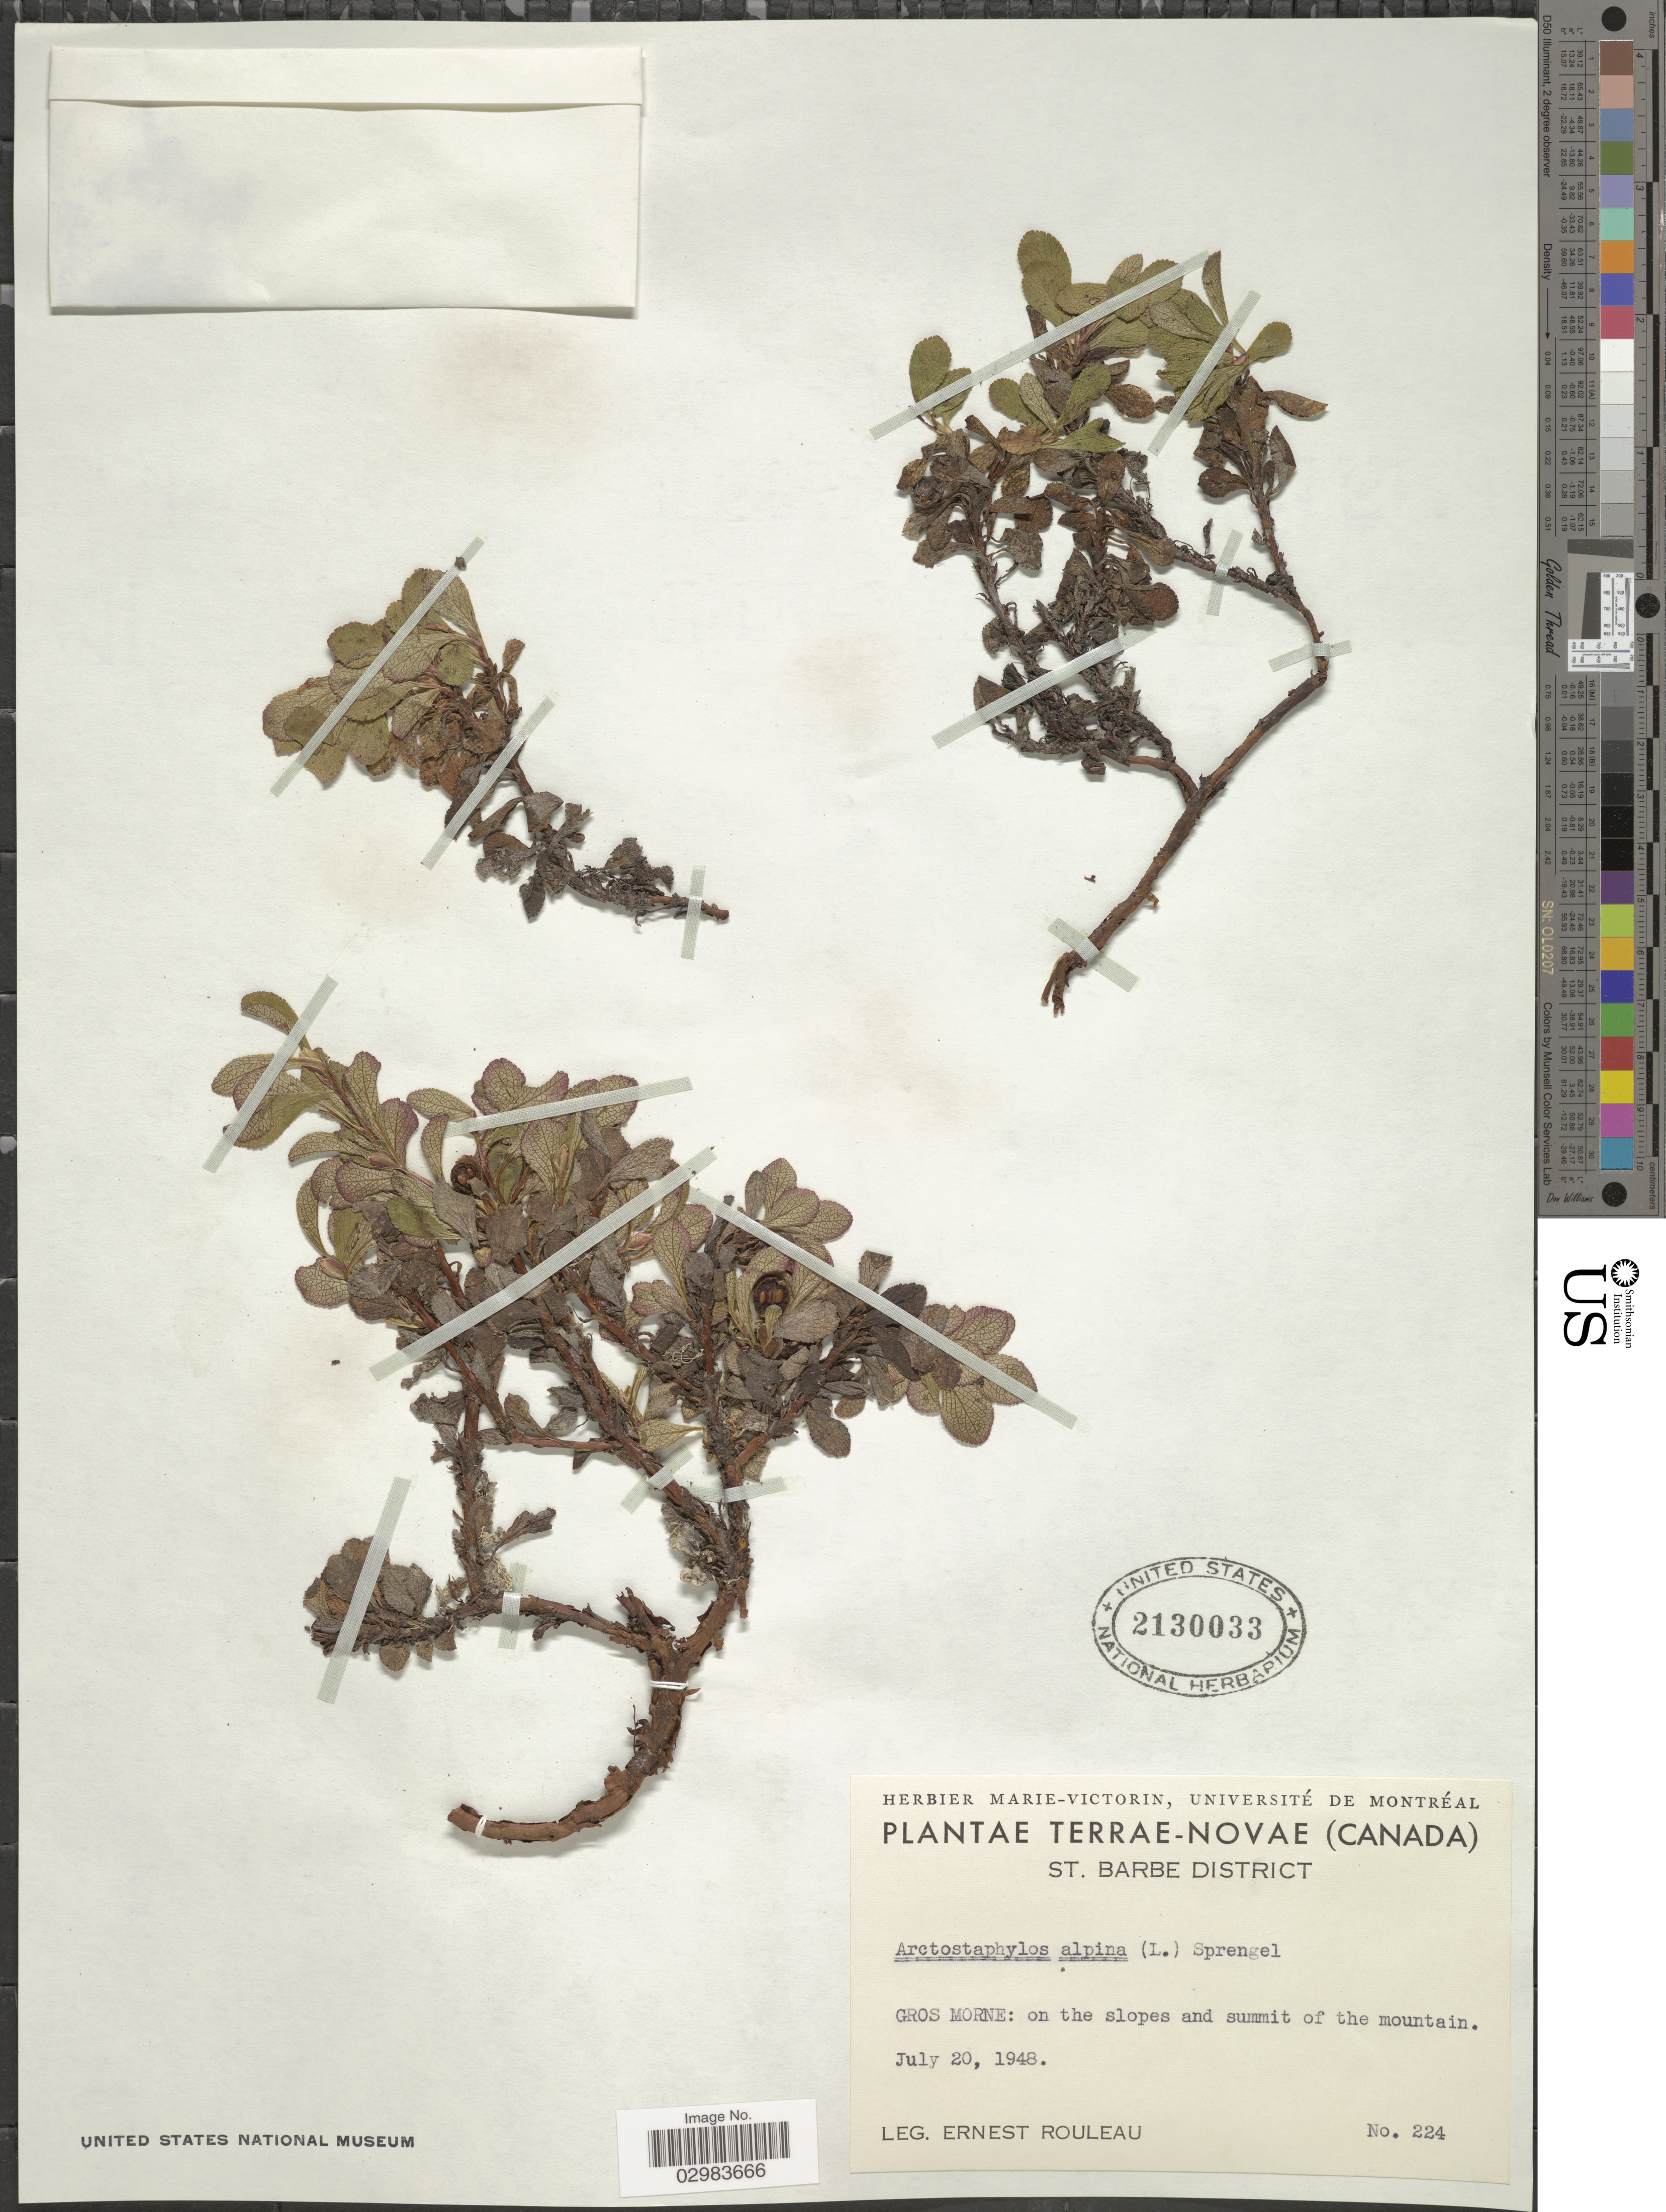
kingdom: Plantae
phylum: Tracheophyta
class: Magnoliopsida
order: Ericales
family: Ericaceae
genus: Arctostaphylos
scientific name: Arctostaphylos alpina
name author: (L.) Spreng.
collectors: E. Rouleau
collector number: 224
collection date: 1948-07-20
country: Canada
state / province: Newfoundland and Labrador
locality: Terrae-Novae. St. Barbe District. Gros Morne: on the slopes and summit of the mountain.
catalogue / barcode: US 2130033